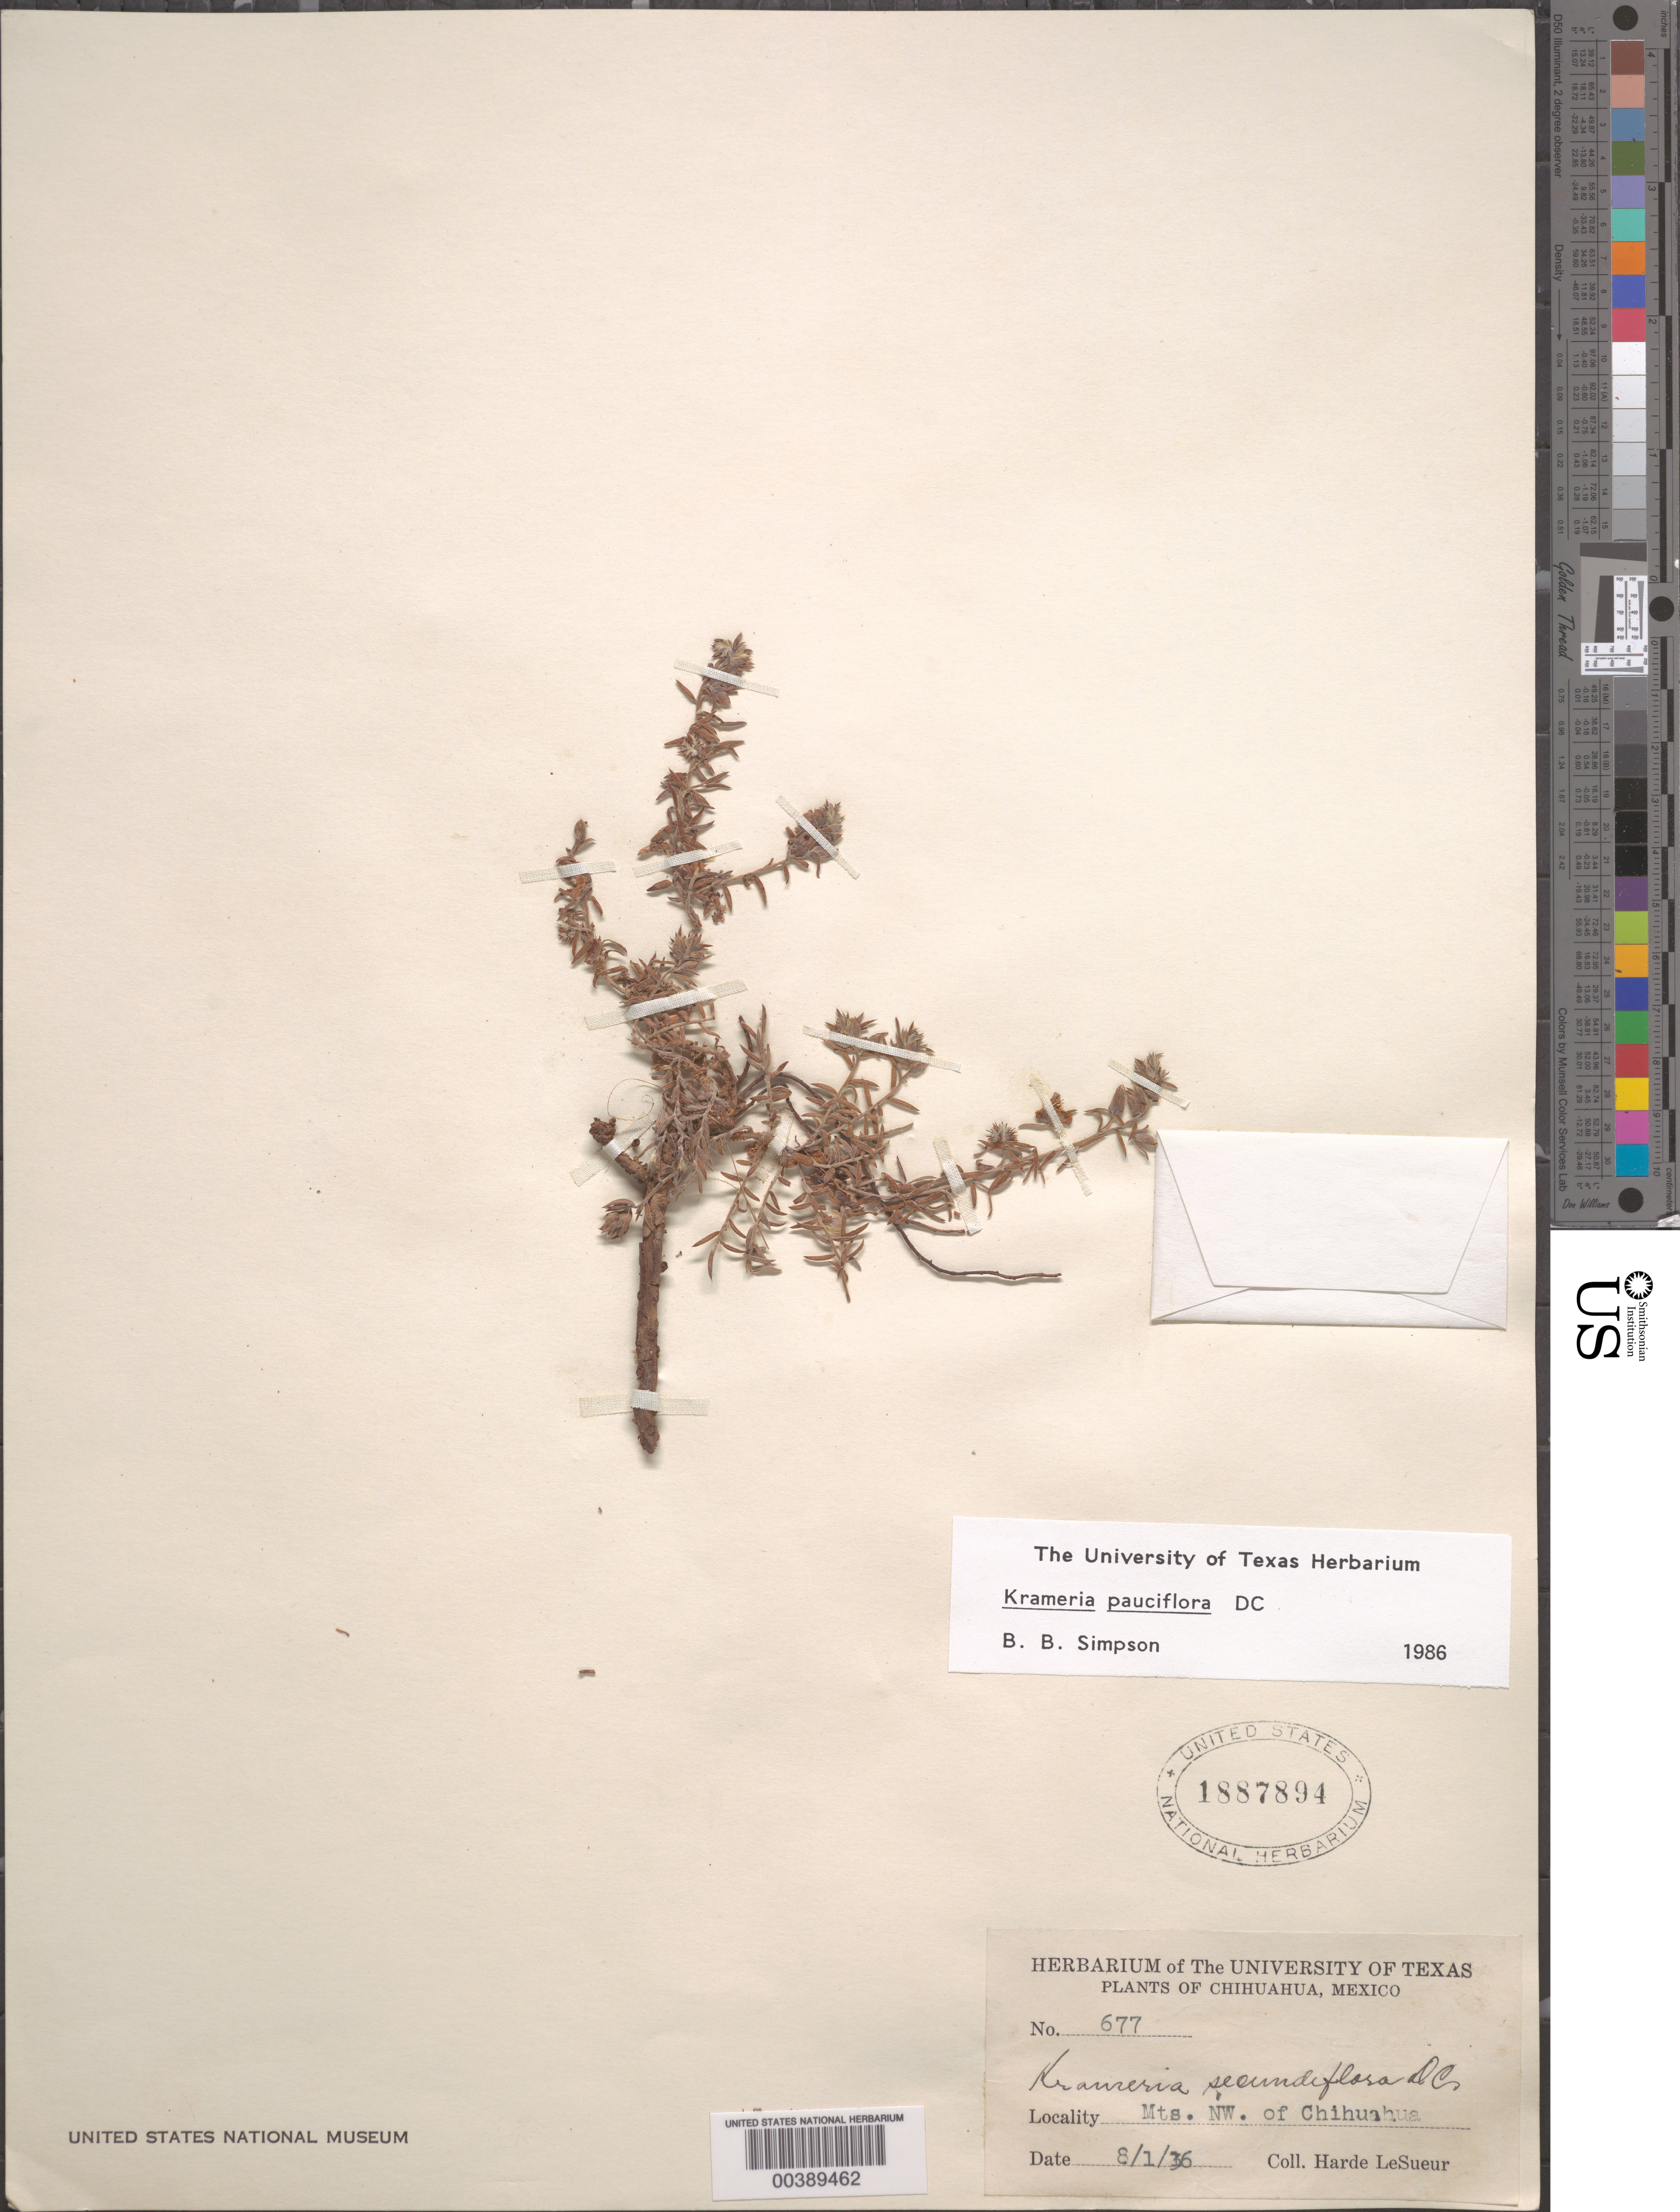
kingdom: Plantae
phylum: Tracheophyta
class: Magnoliopsida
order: Zygophyllales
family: Krameriaceae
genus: Krameria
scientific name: Krameria pauciflora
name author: DC.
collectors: D. H. LeSueur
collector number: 677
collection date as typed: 01 Aug 1936 or 08 Jan 1936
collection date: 1936-01-08 or 1936-08-01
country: Mexico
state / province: Chihuahua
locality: Mts. NW of Chihuahua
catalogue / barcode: US 1887894